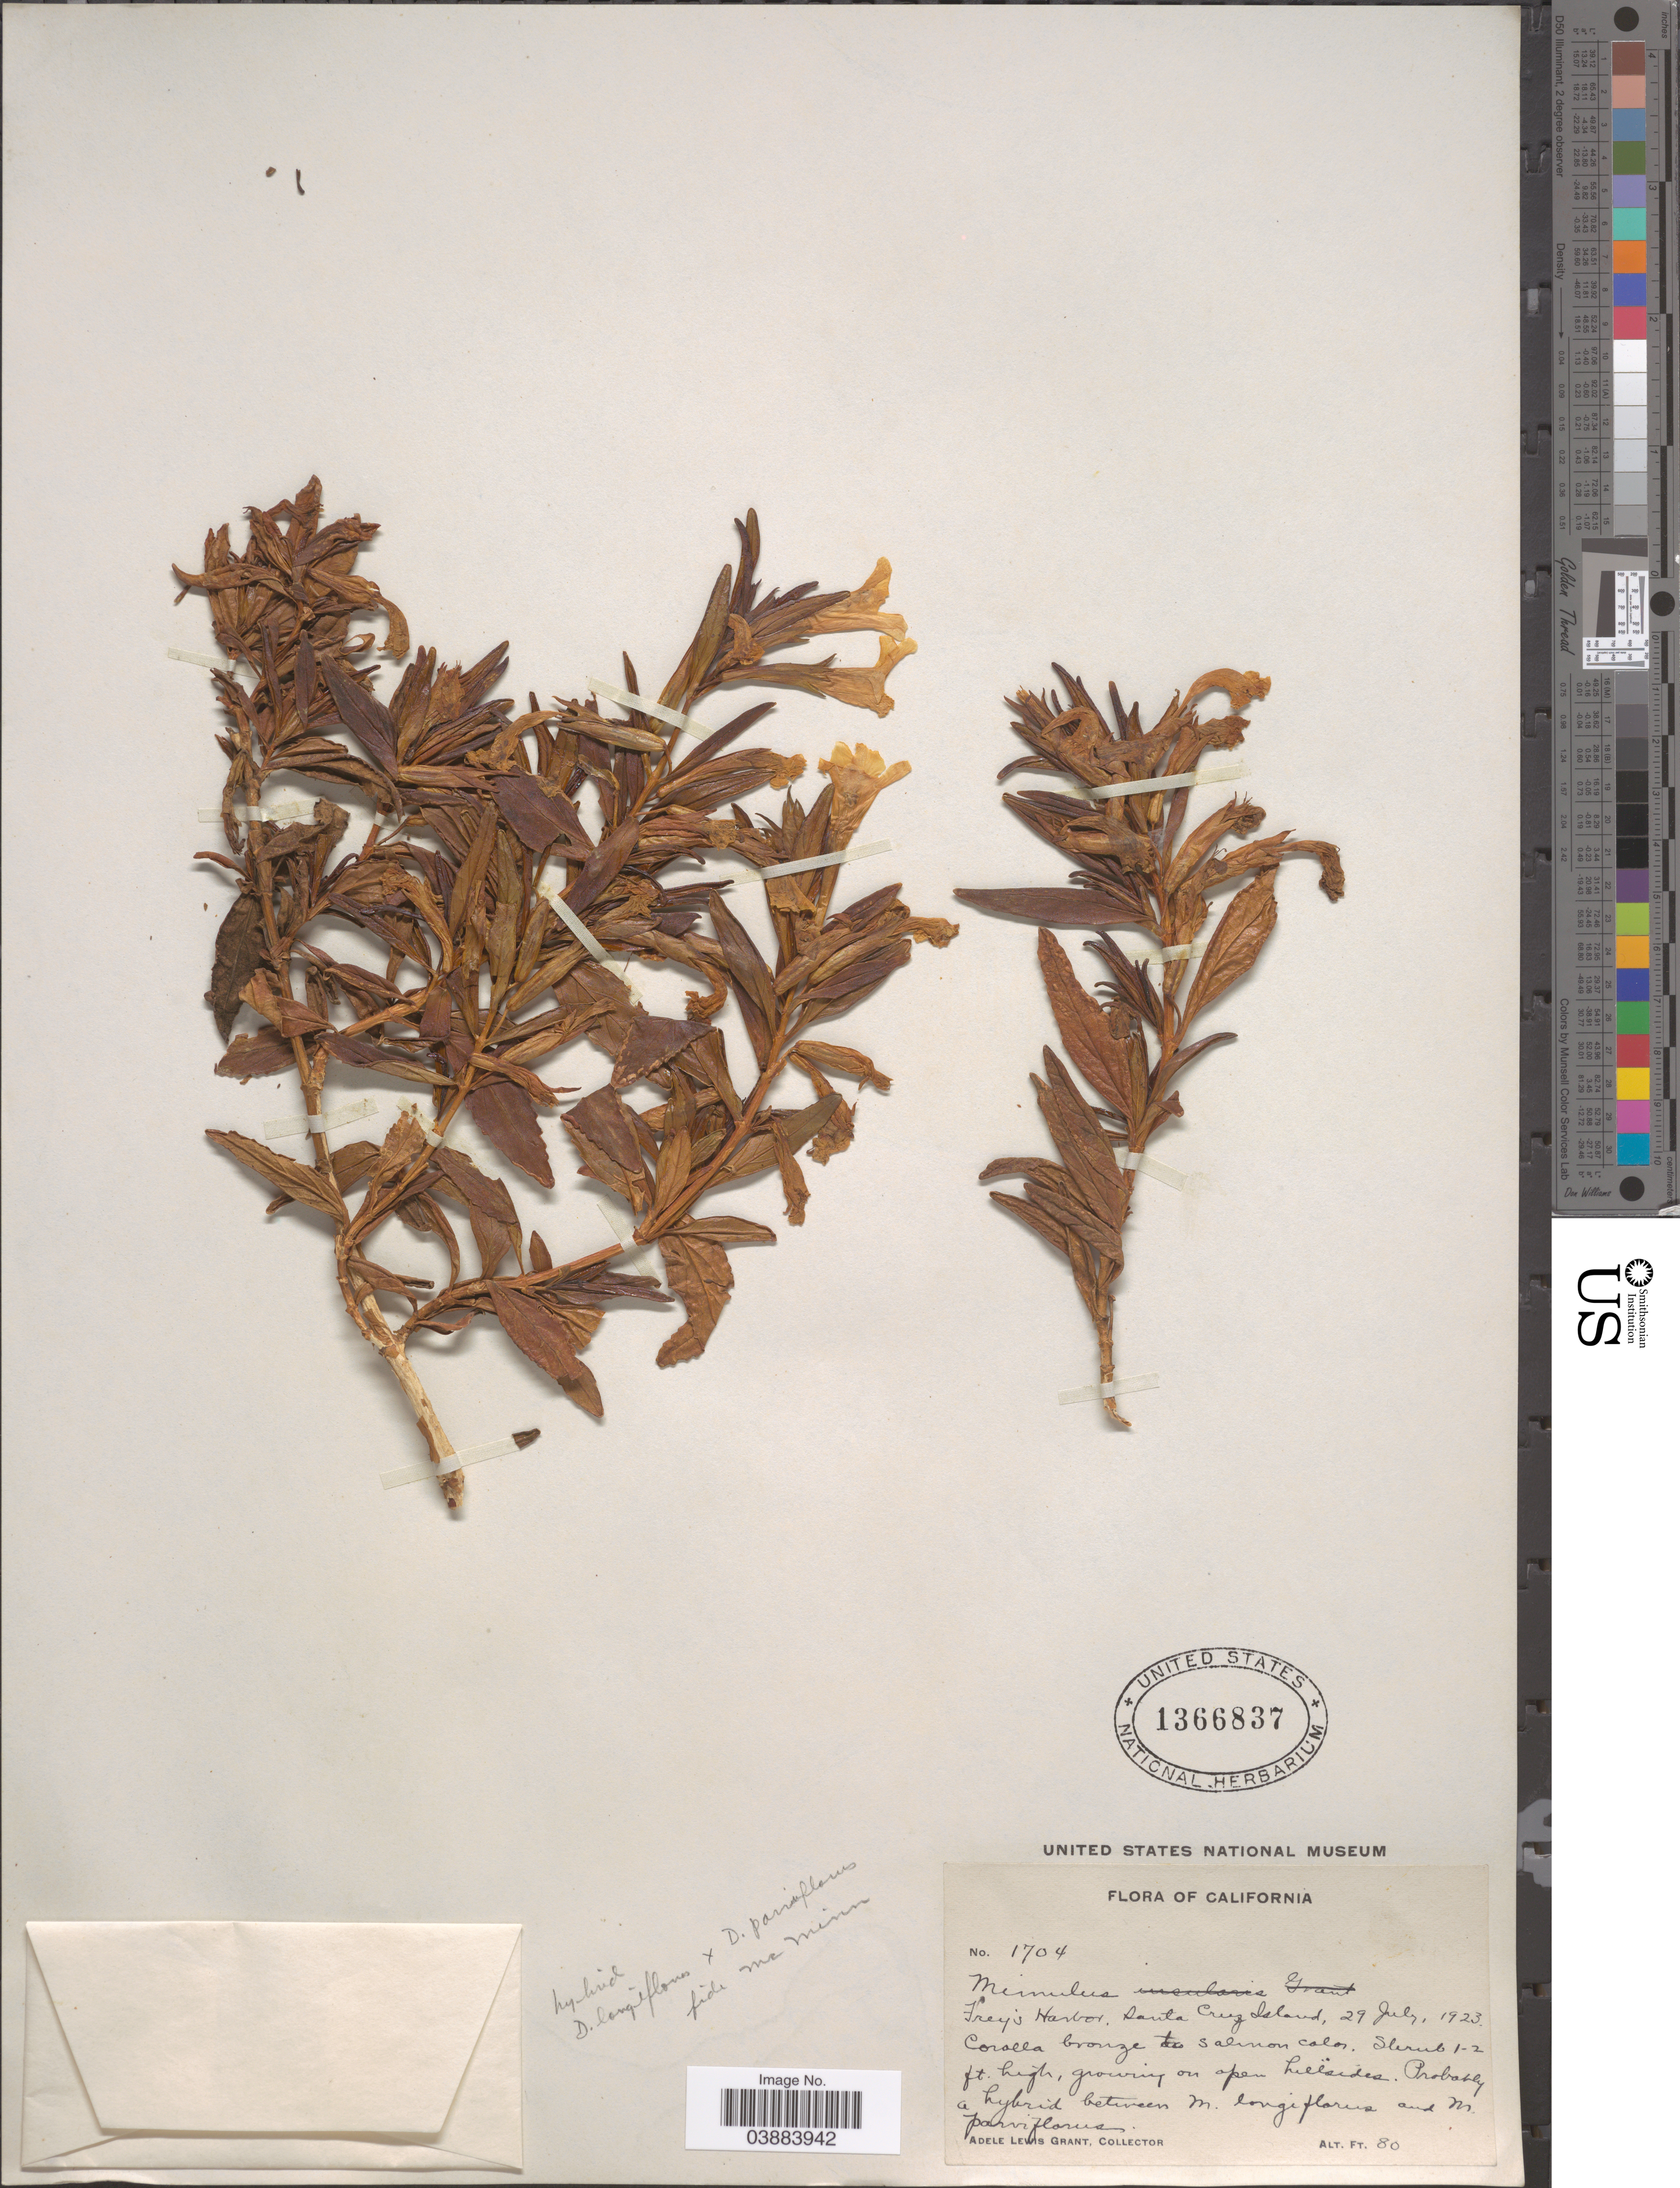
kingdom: Plantae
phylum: Tracheophyta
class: Magnoliopsida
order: Lamiales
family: Phrymaceae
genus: Diplacus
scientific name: Diplacus sp.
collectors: A. L. Grant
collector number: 1704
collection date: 1923-07-29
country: United States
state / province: California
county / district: Santa Barbara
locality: Frey's Harbor, Santa Cruz Island. On open hillside.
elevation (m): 24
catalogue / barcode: US 1366837